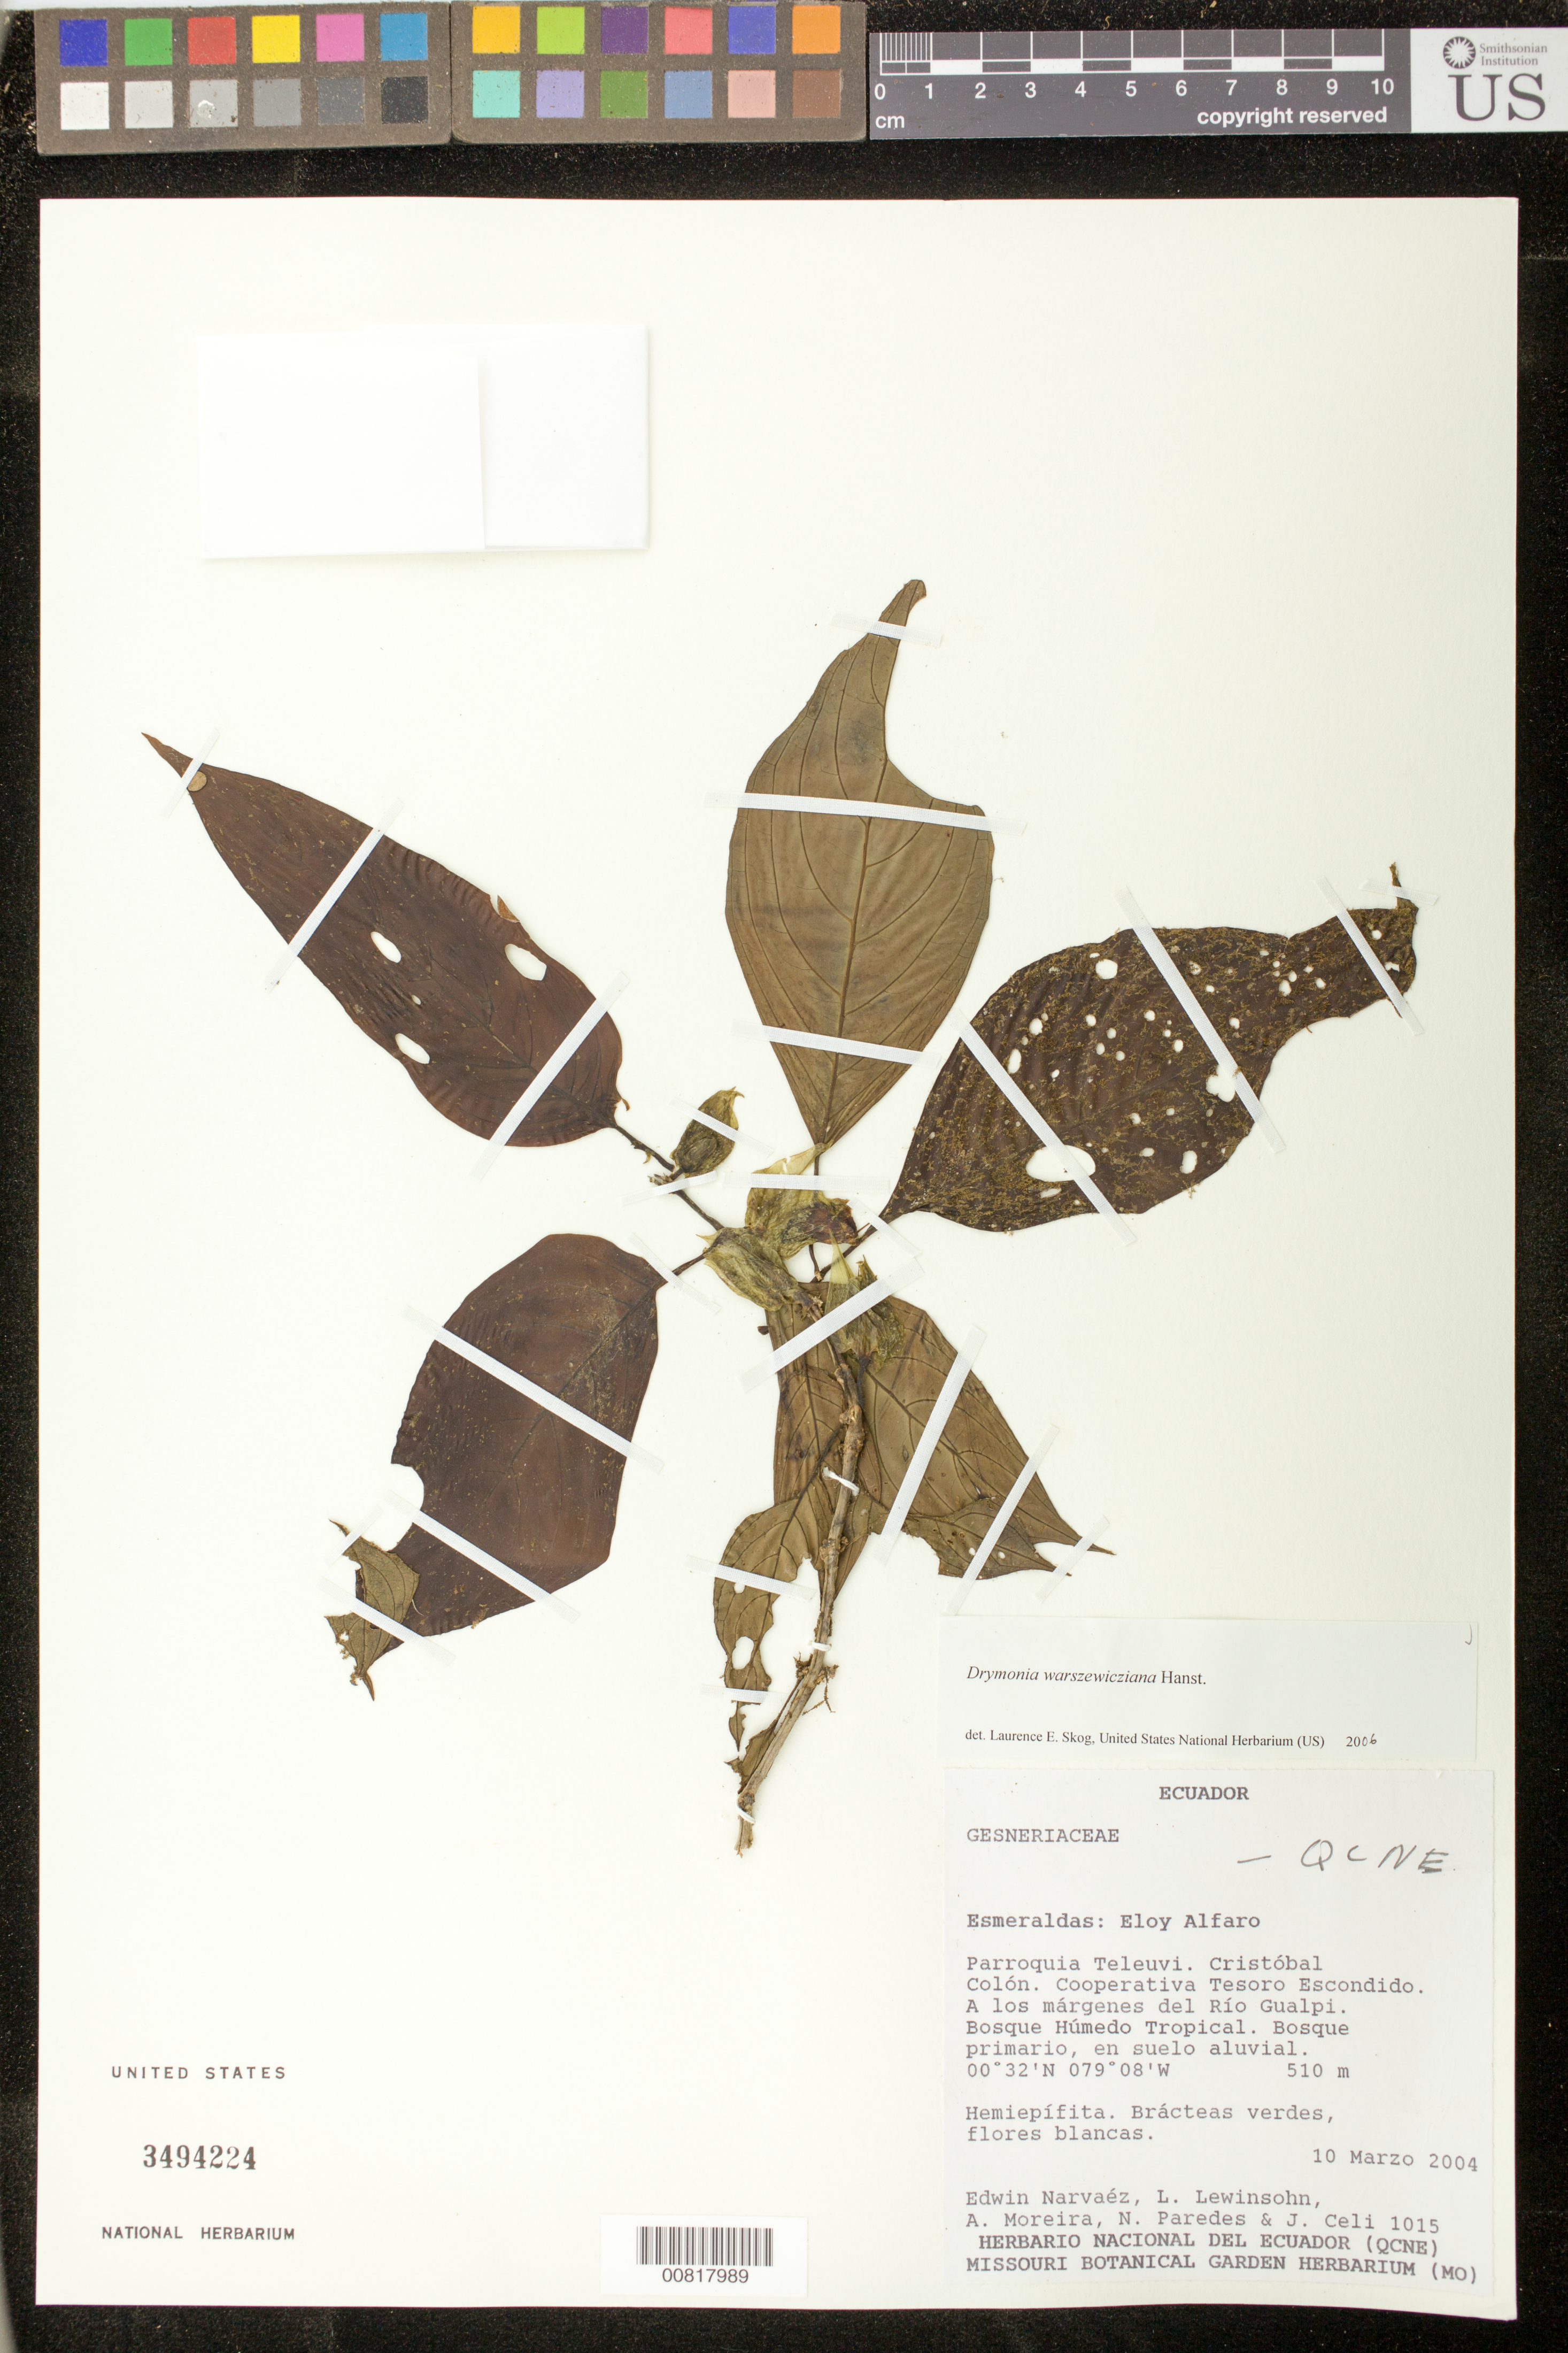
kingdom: Plantae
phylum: Tracheophyta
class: Magnoliopsida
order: Lamiales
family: Gesneriaceae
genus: Drymonia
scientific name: Drymonia warszewicziana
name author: Hanst.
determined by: Skog, Laurence E.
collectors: E. Narváez, L. Lewinsohn, A. Moreira, N. Paredes & J. Celi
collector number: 1015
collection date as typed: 10 Mar 2004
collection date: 2004-03-10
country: Ecuador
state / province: Esmeraldas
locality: Esmeraldas: Eloy Alfaro. Parroquia Teleuvi, Cristóbal Colón, Cooperativa Tesoro Escondido, a los márgenes del Rio Gualpi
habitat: Bosque humedo tropical. Bosque primario, en suelo aluvial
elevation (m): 510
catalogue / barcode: US 3494224